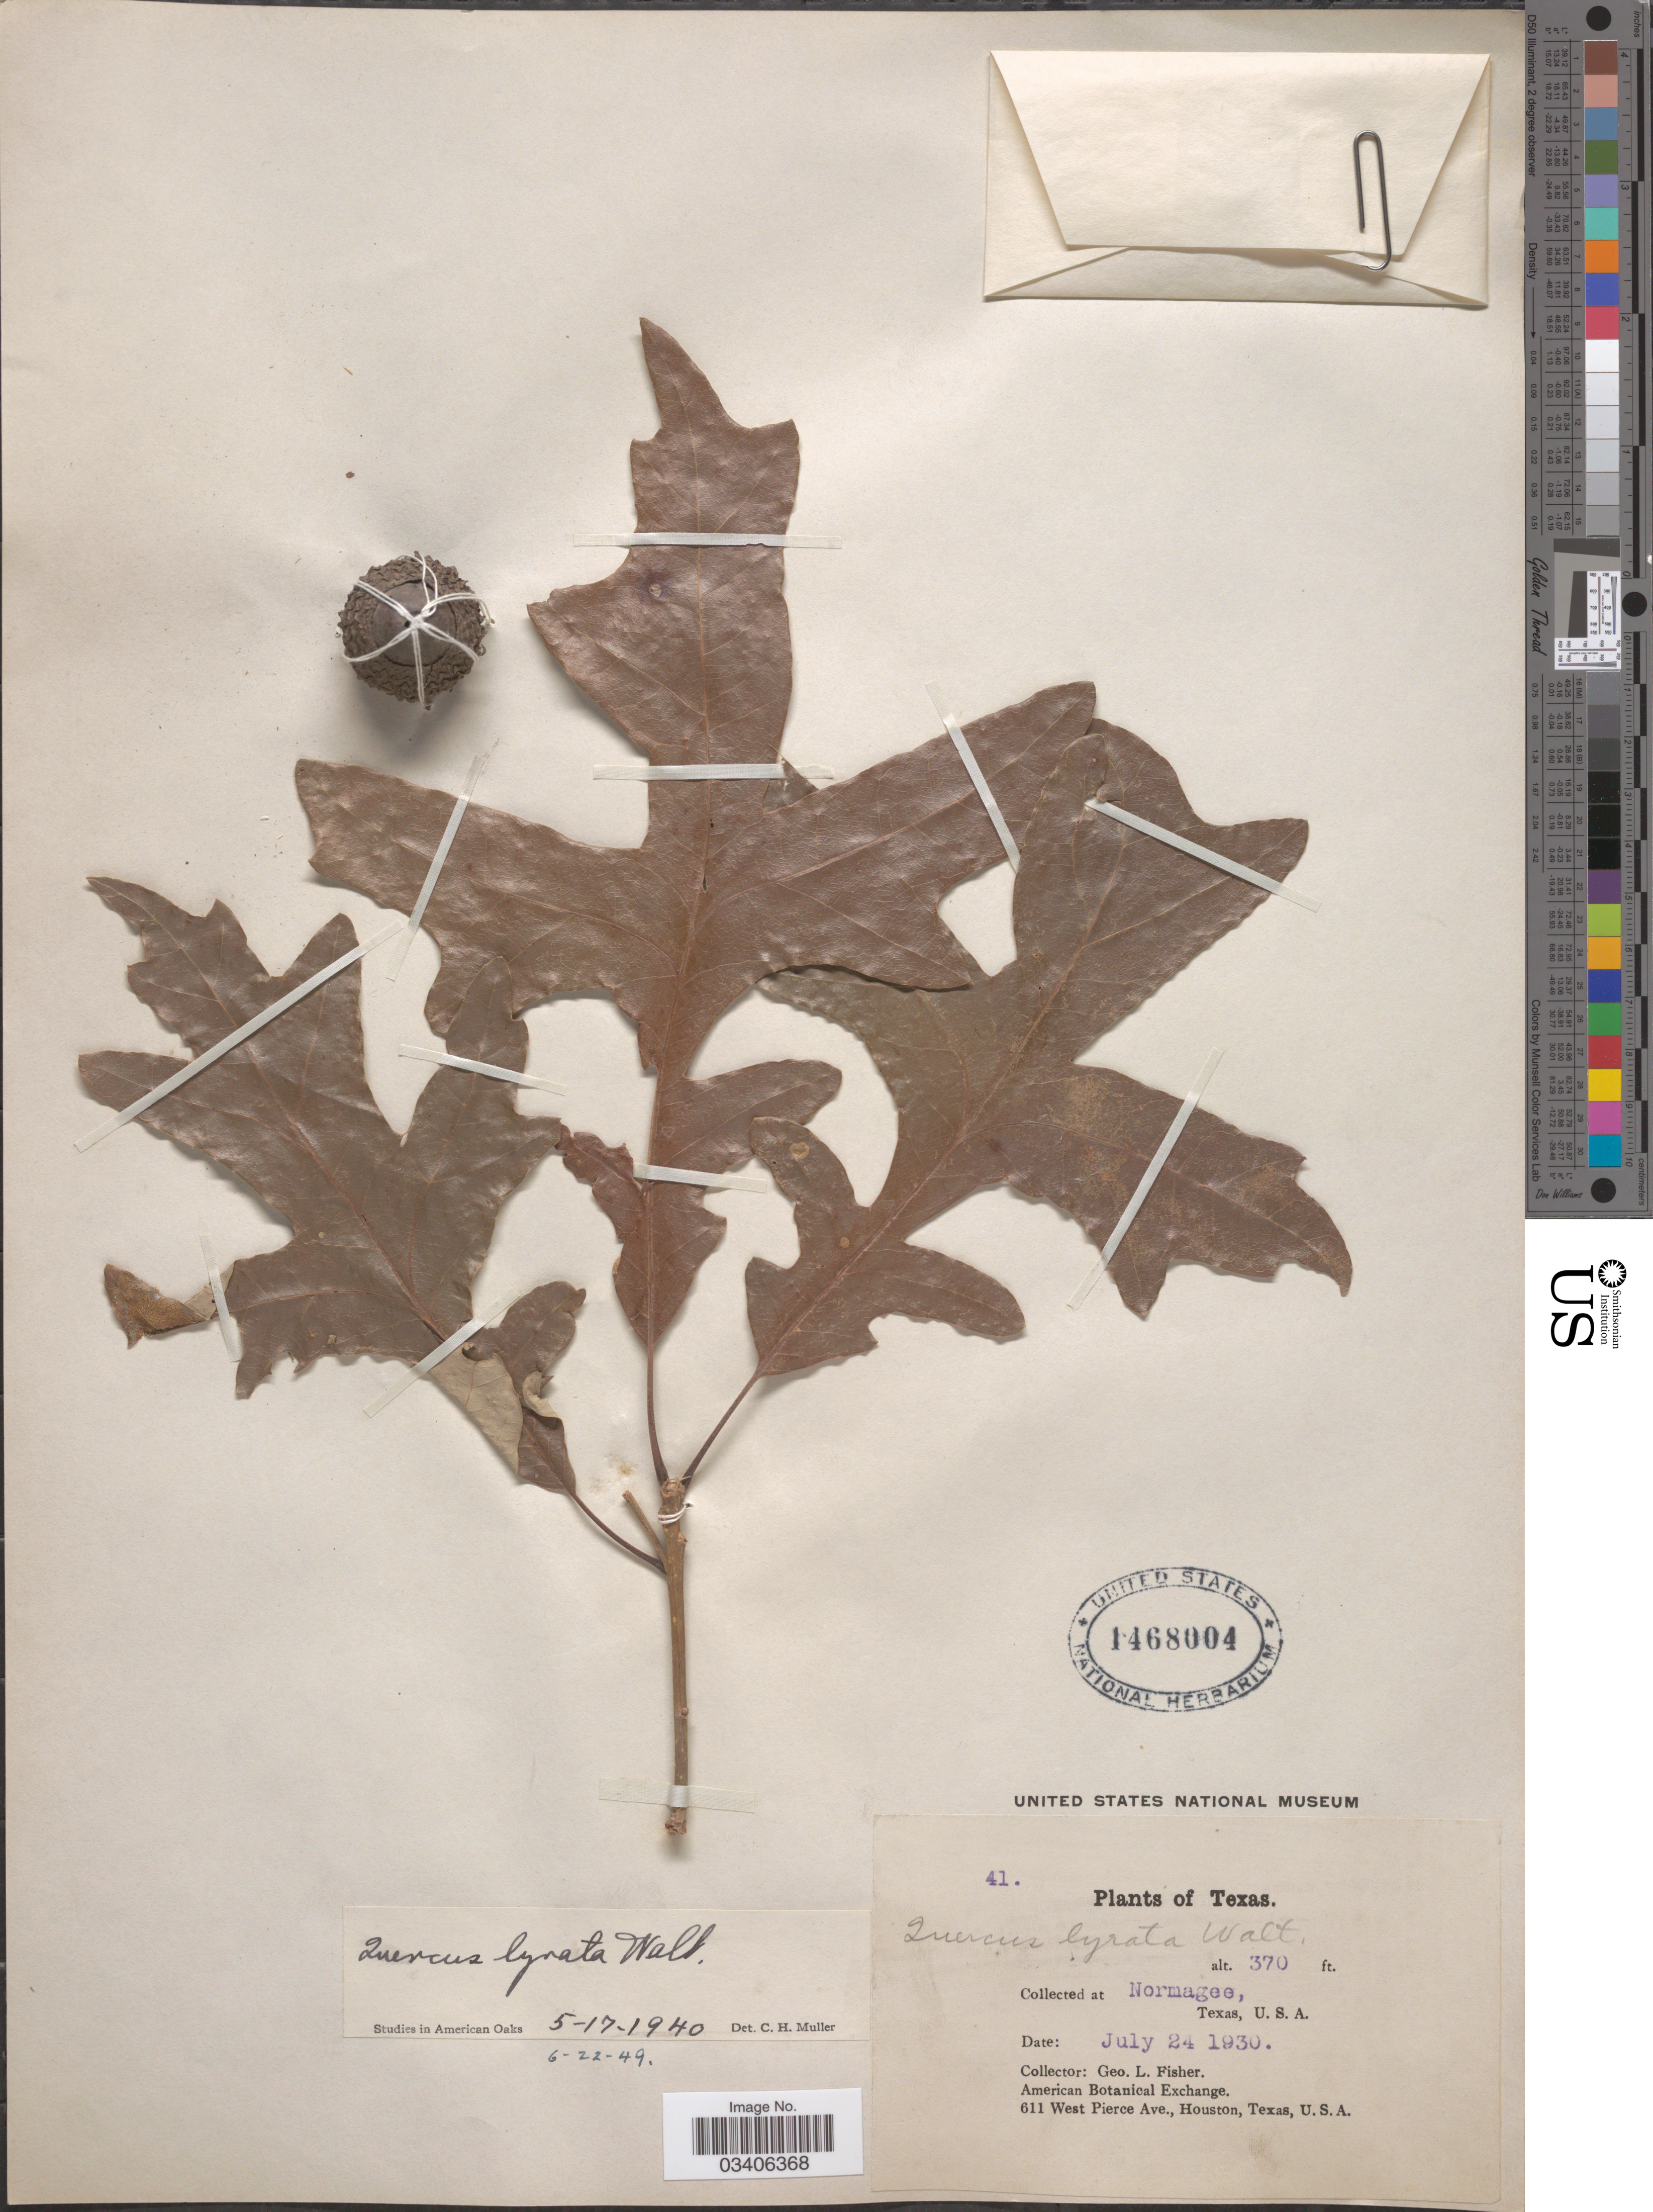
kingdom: Plantae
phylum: Tracheophyta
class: Magnoliopsida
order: Fagales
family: Fagaceae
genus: Quercus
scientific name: Quercus lyrata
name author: Walter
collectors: G. L. Fisher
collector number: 41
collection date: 1930-07-24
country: United States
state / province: Texas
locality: Normagee.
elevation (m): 113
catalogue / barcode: US 1468004